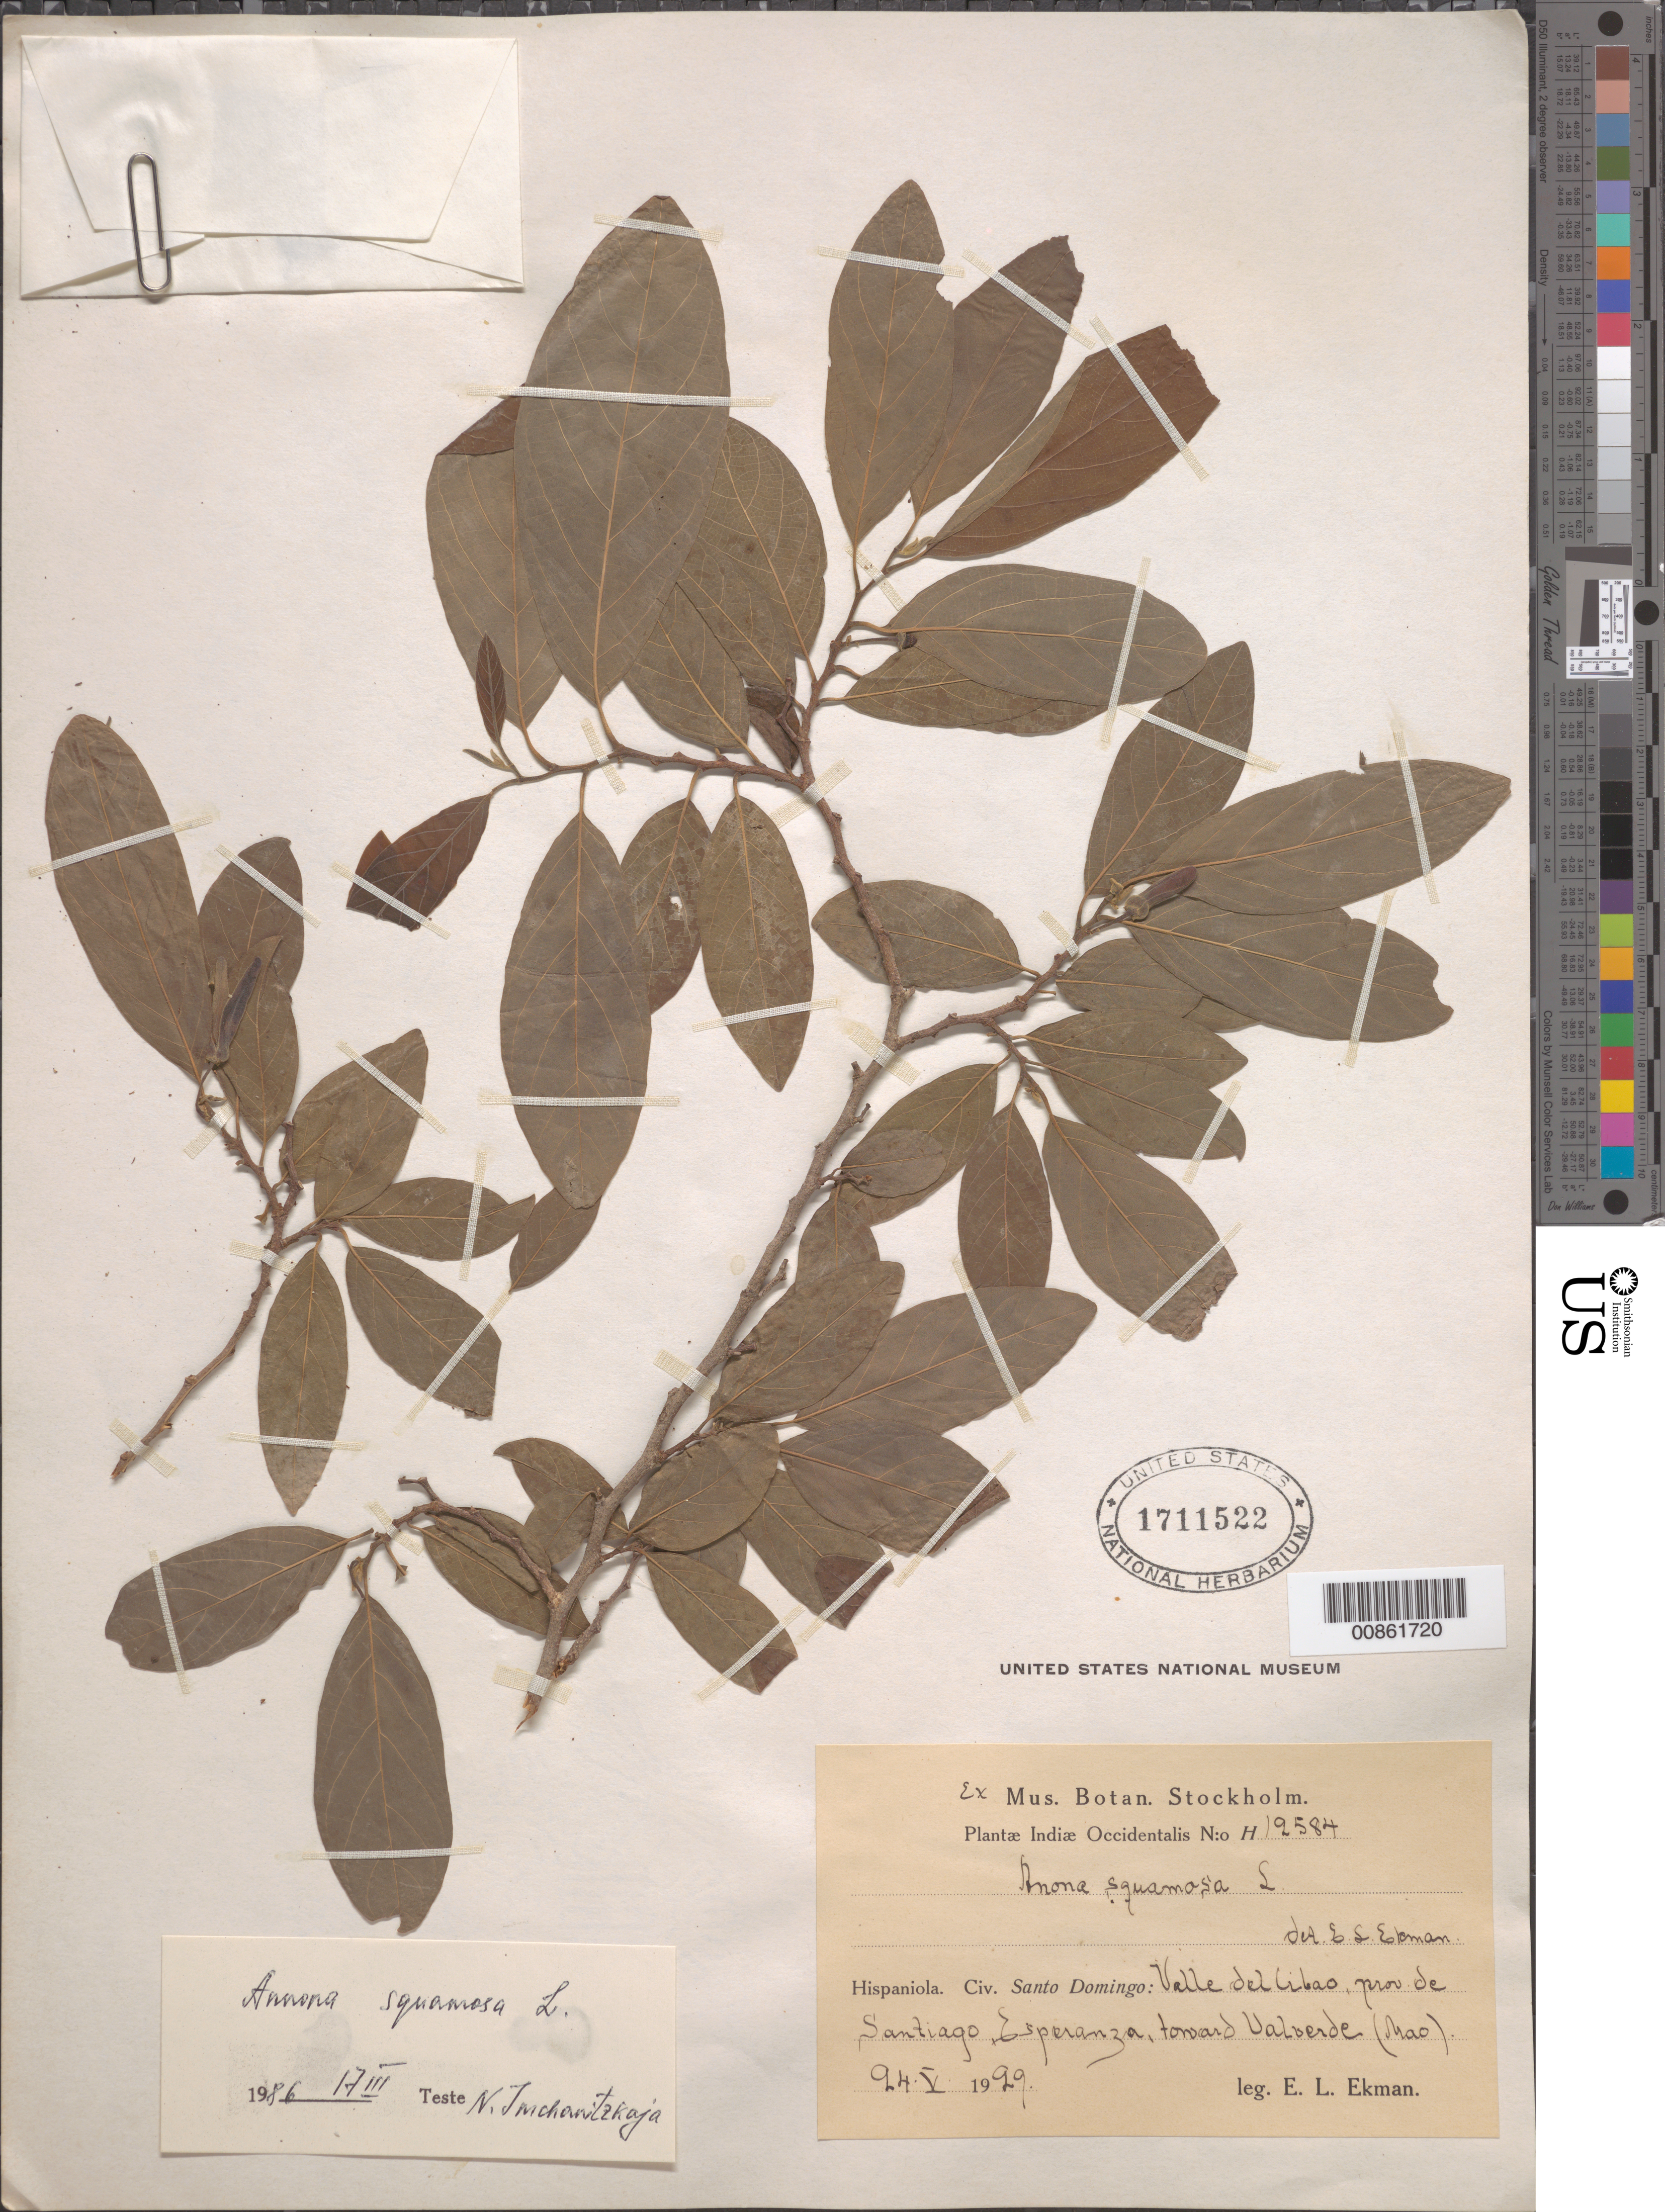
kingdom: Plantae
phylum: Tracheophyta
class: Magnoliopsida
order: Magnoliales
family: Annonaceae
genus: Annona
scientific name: Annona squamosa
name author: L.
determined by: Imchanitzkaja, N.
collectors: E. L. Ekman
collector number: H 12584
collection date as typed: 24 May 1929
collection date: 1929-05-24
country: Dominican Republic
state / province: Santiago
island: Hispaniola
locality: Valle de Cibao, Esperanza, towards Valverde (Mao).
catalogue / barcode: US 1711522